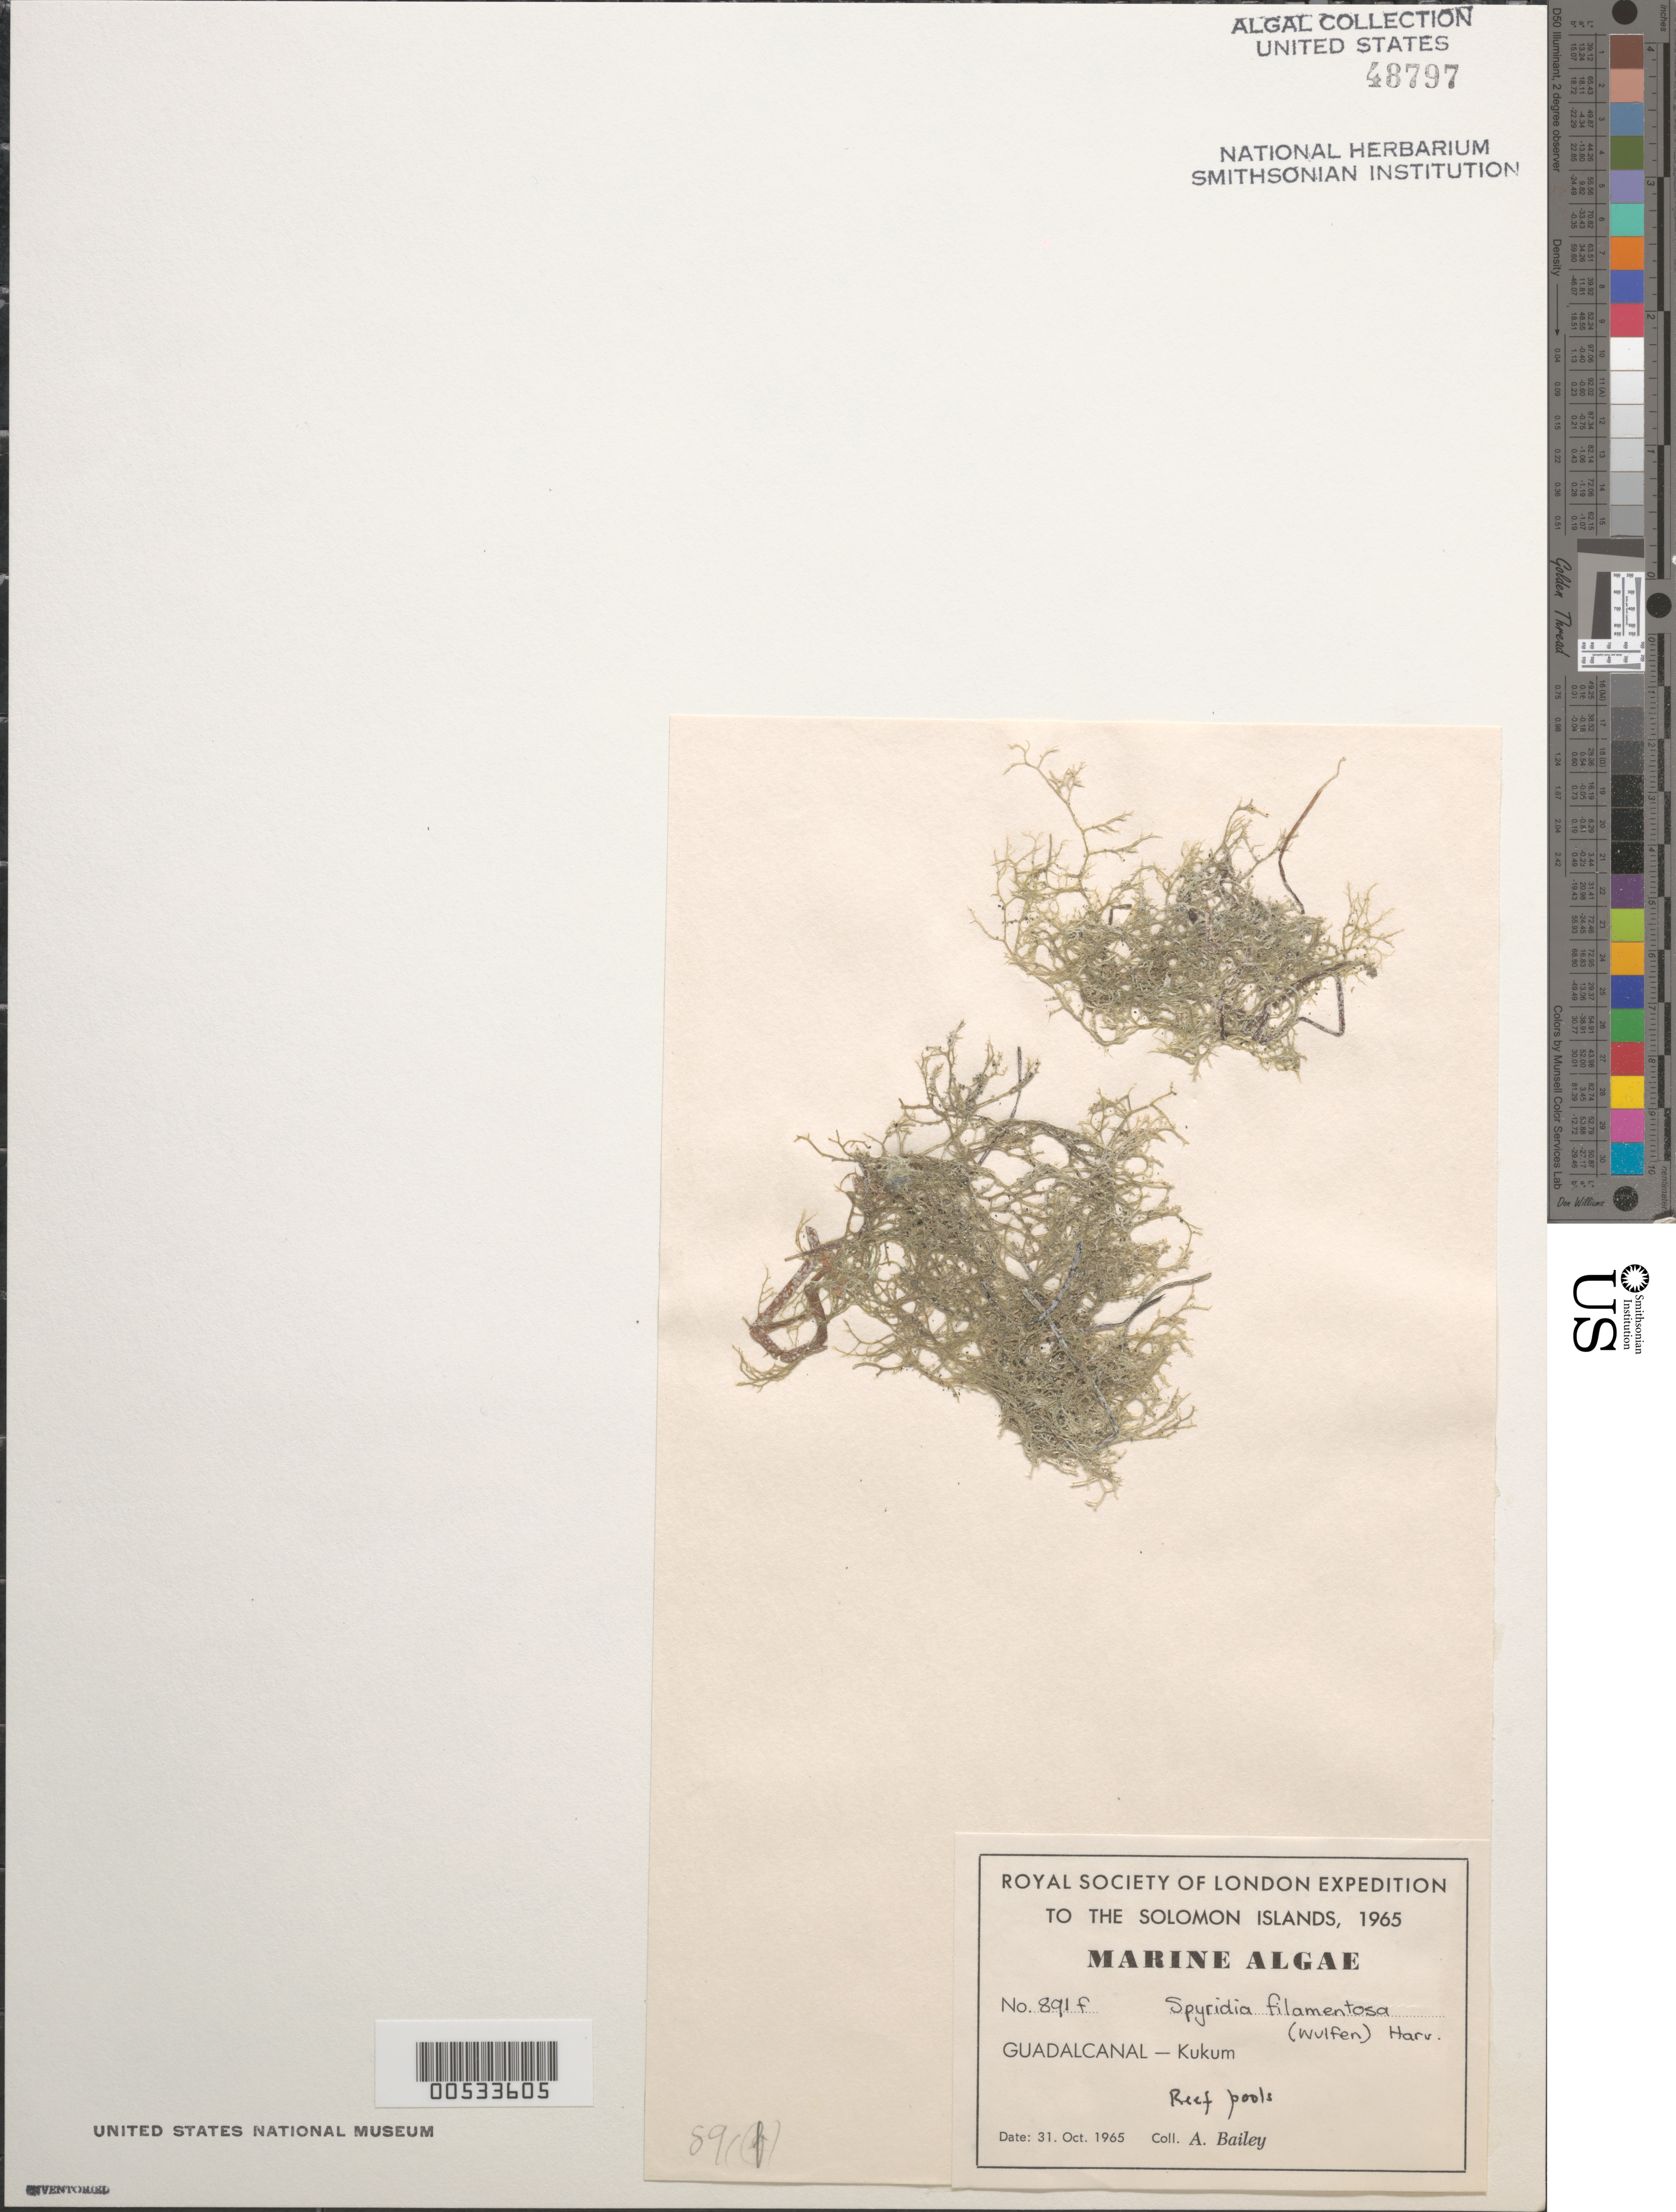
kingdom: Plantae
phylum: Rhodophyta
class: Florideophyceae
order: Ceramiales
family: Spyridiaceae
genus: Spyridia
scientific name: Spyridia filamentosa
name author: (Wulfen) Harv.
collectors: A. Bailey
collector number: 891f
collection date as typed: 31 Oct 1965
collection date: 1965-10-31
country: Solomon Islands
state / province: Guadalcanal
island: Guadalcanal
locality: Kukum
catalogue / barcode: US 48797